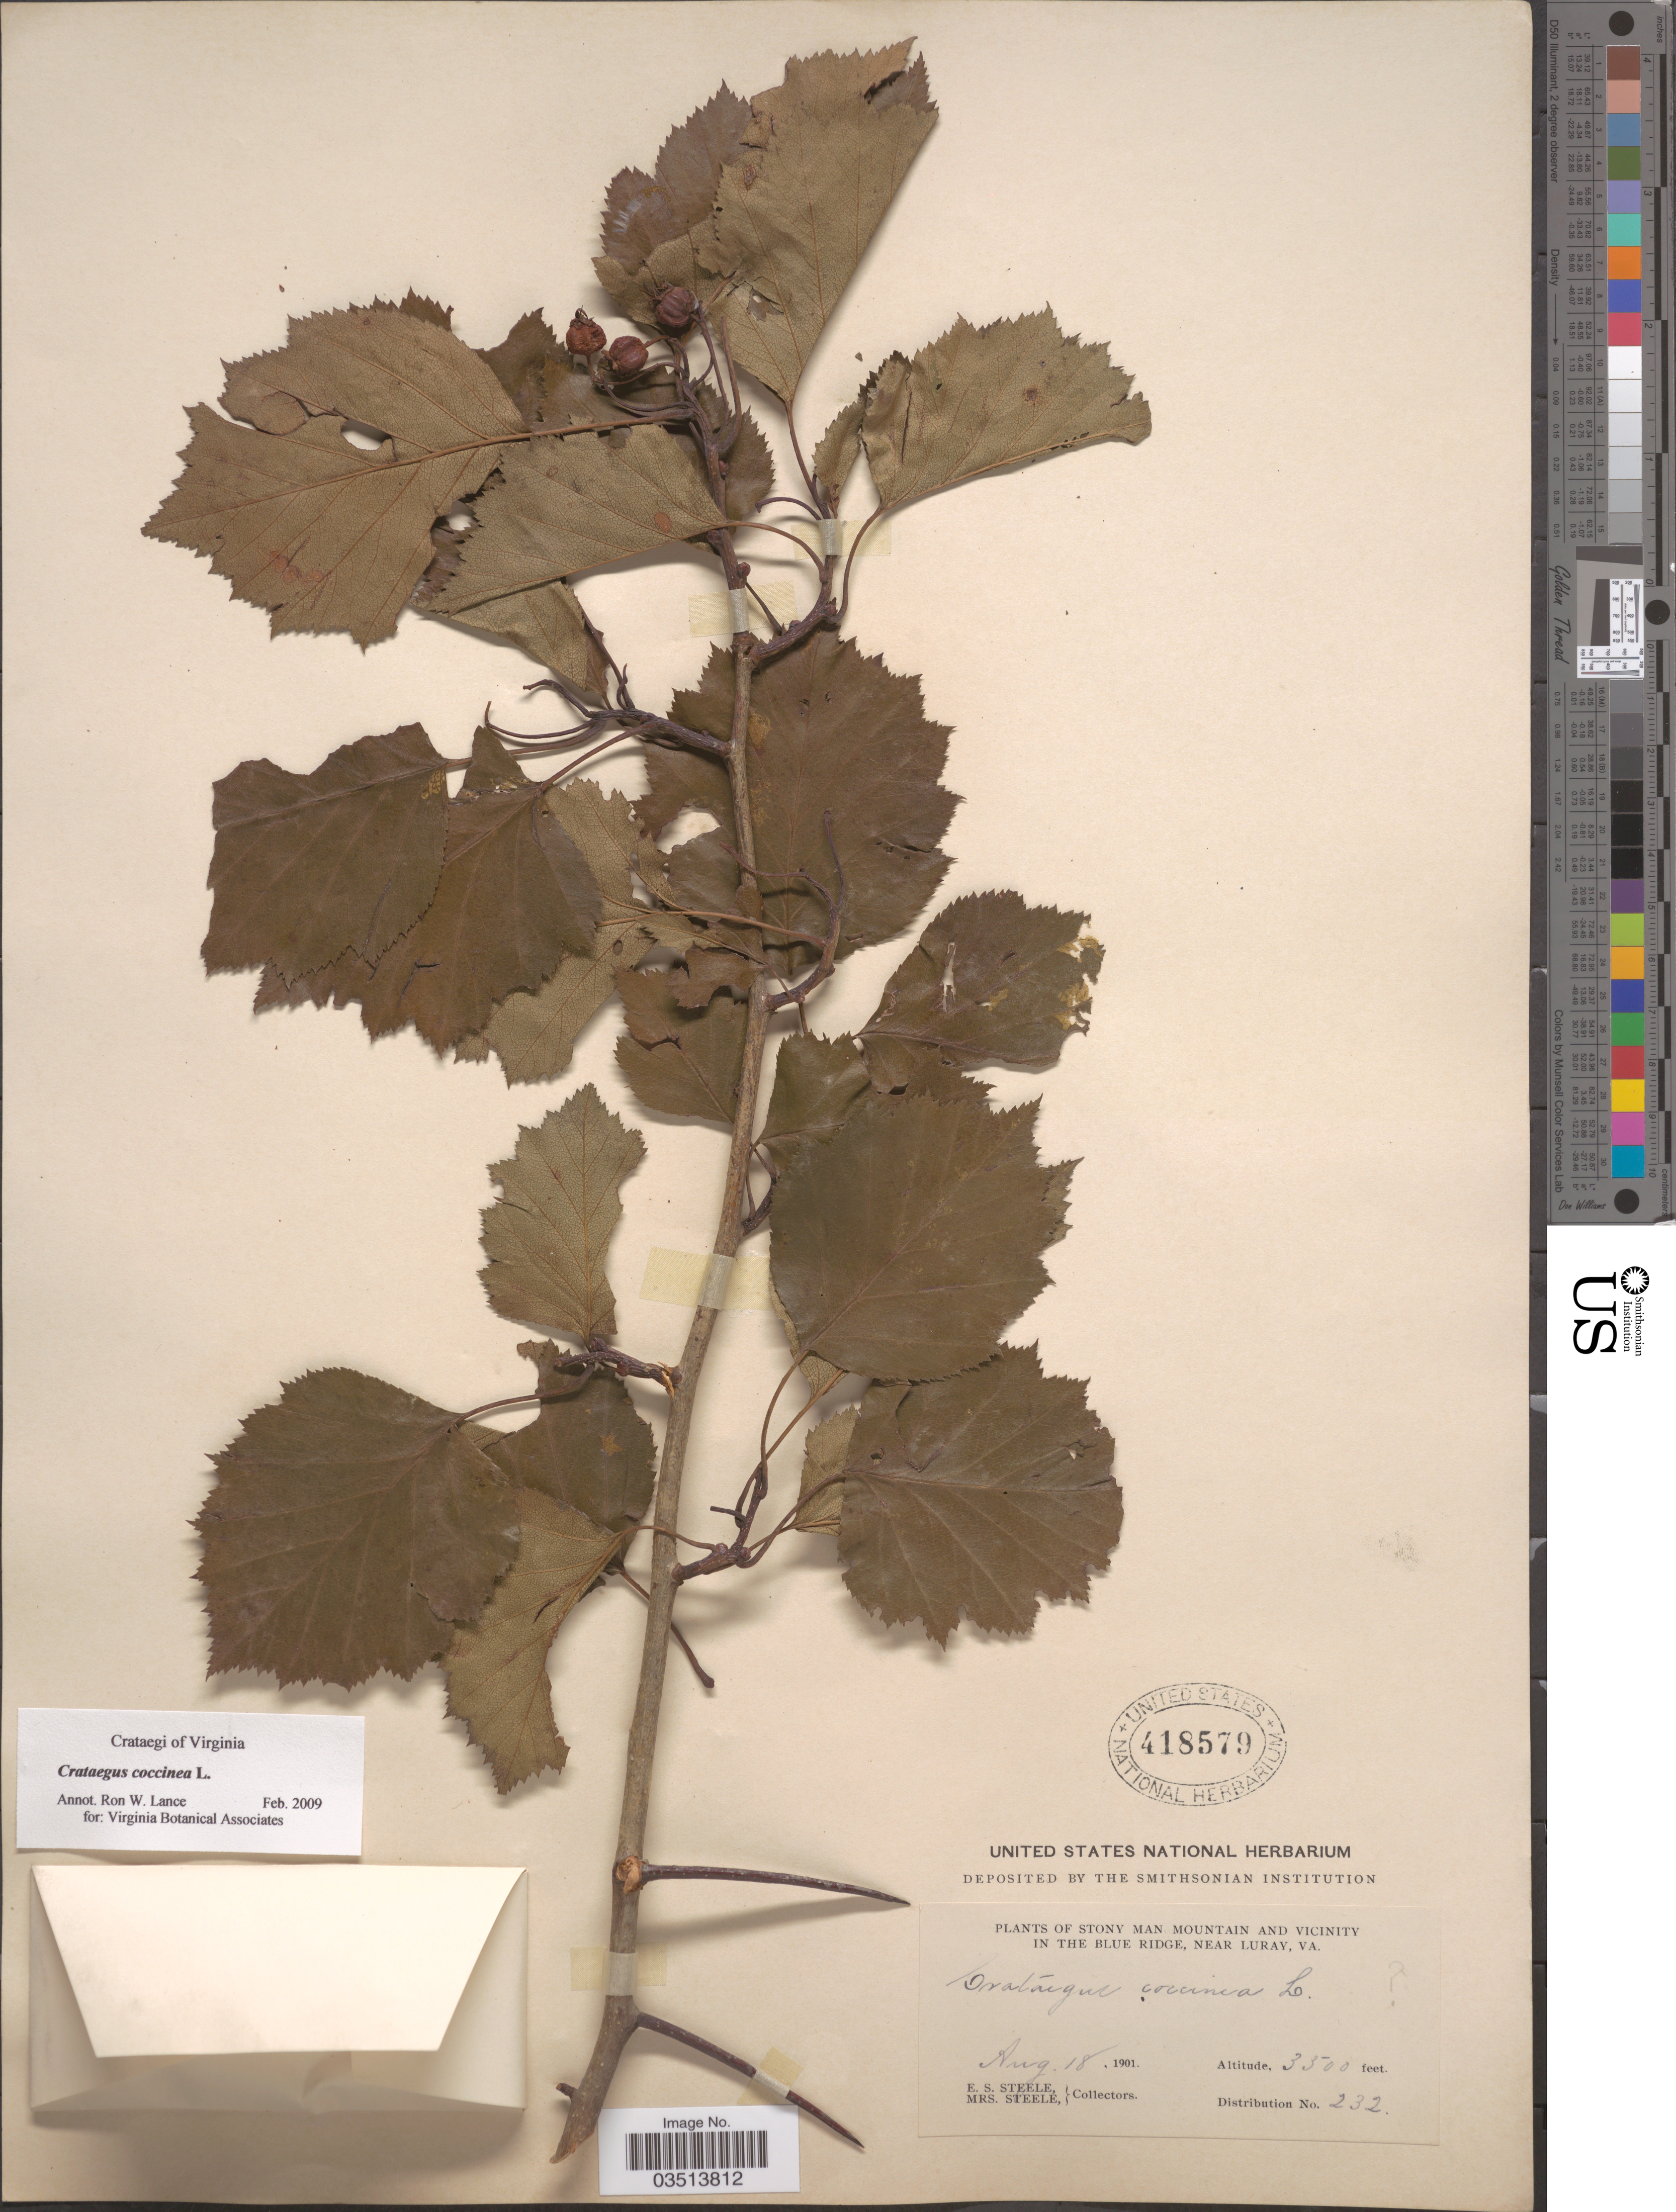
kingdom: Plantae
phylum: Tracheophyta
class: Magnoliopsida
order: Rosales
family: Rosaceae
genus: Crataegus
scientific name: Crataegus coccinea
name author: Ashe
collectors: E. Steele & Mrs. E. S. Steele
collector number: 232?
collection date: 1901-08-18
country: United States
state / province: Virginia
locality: Stony Man Mountain and Vicinity in the Blue Ridge, near Luray.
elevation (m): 1067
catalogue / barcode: US 418579